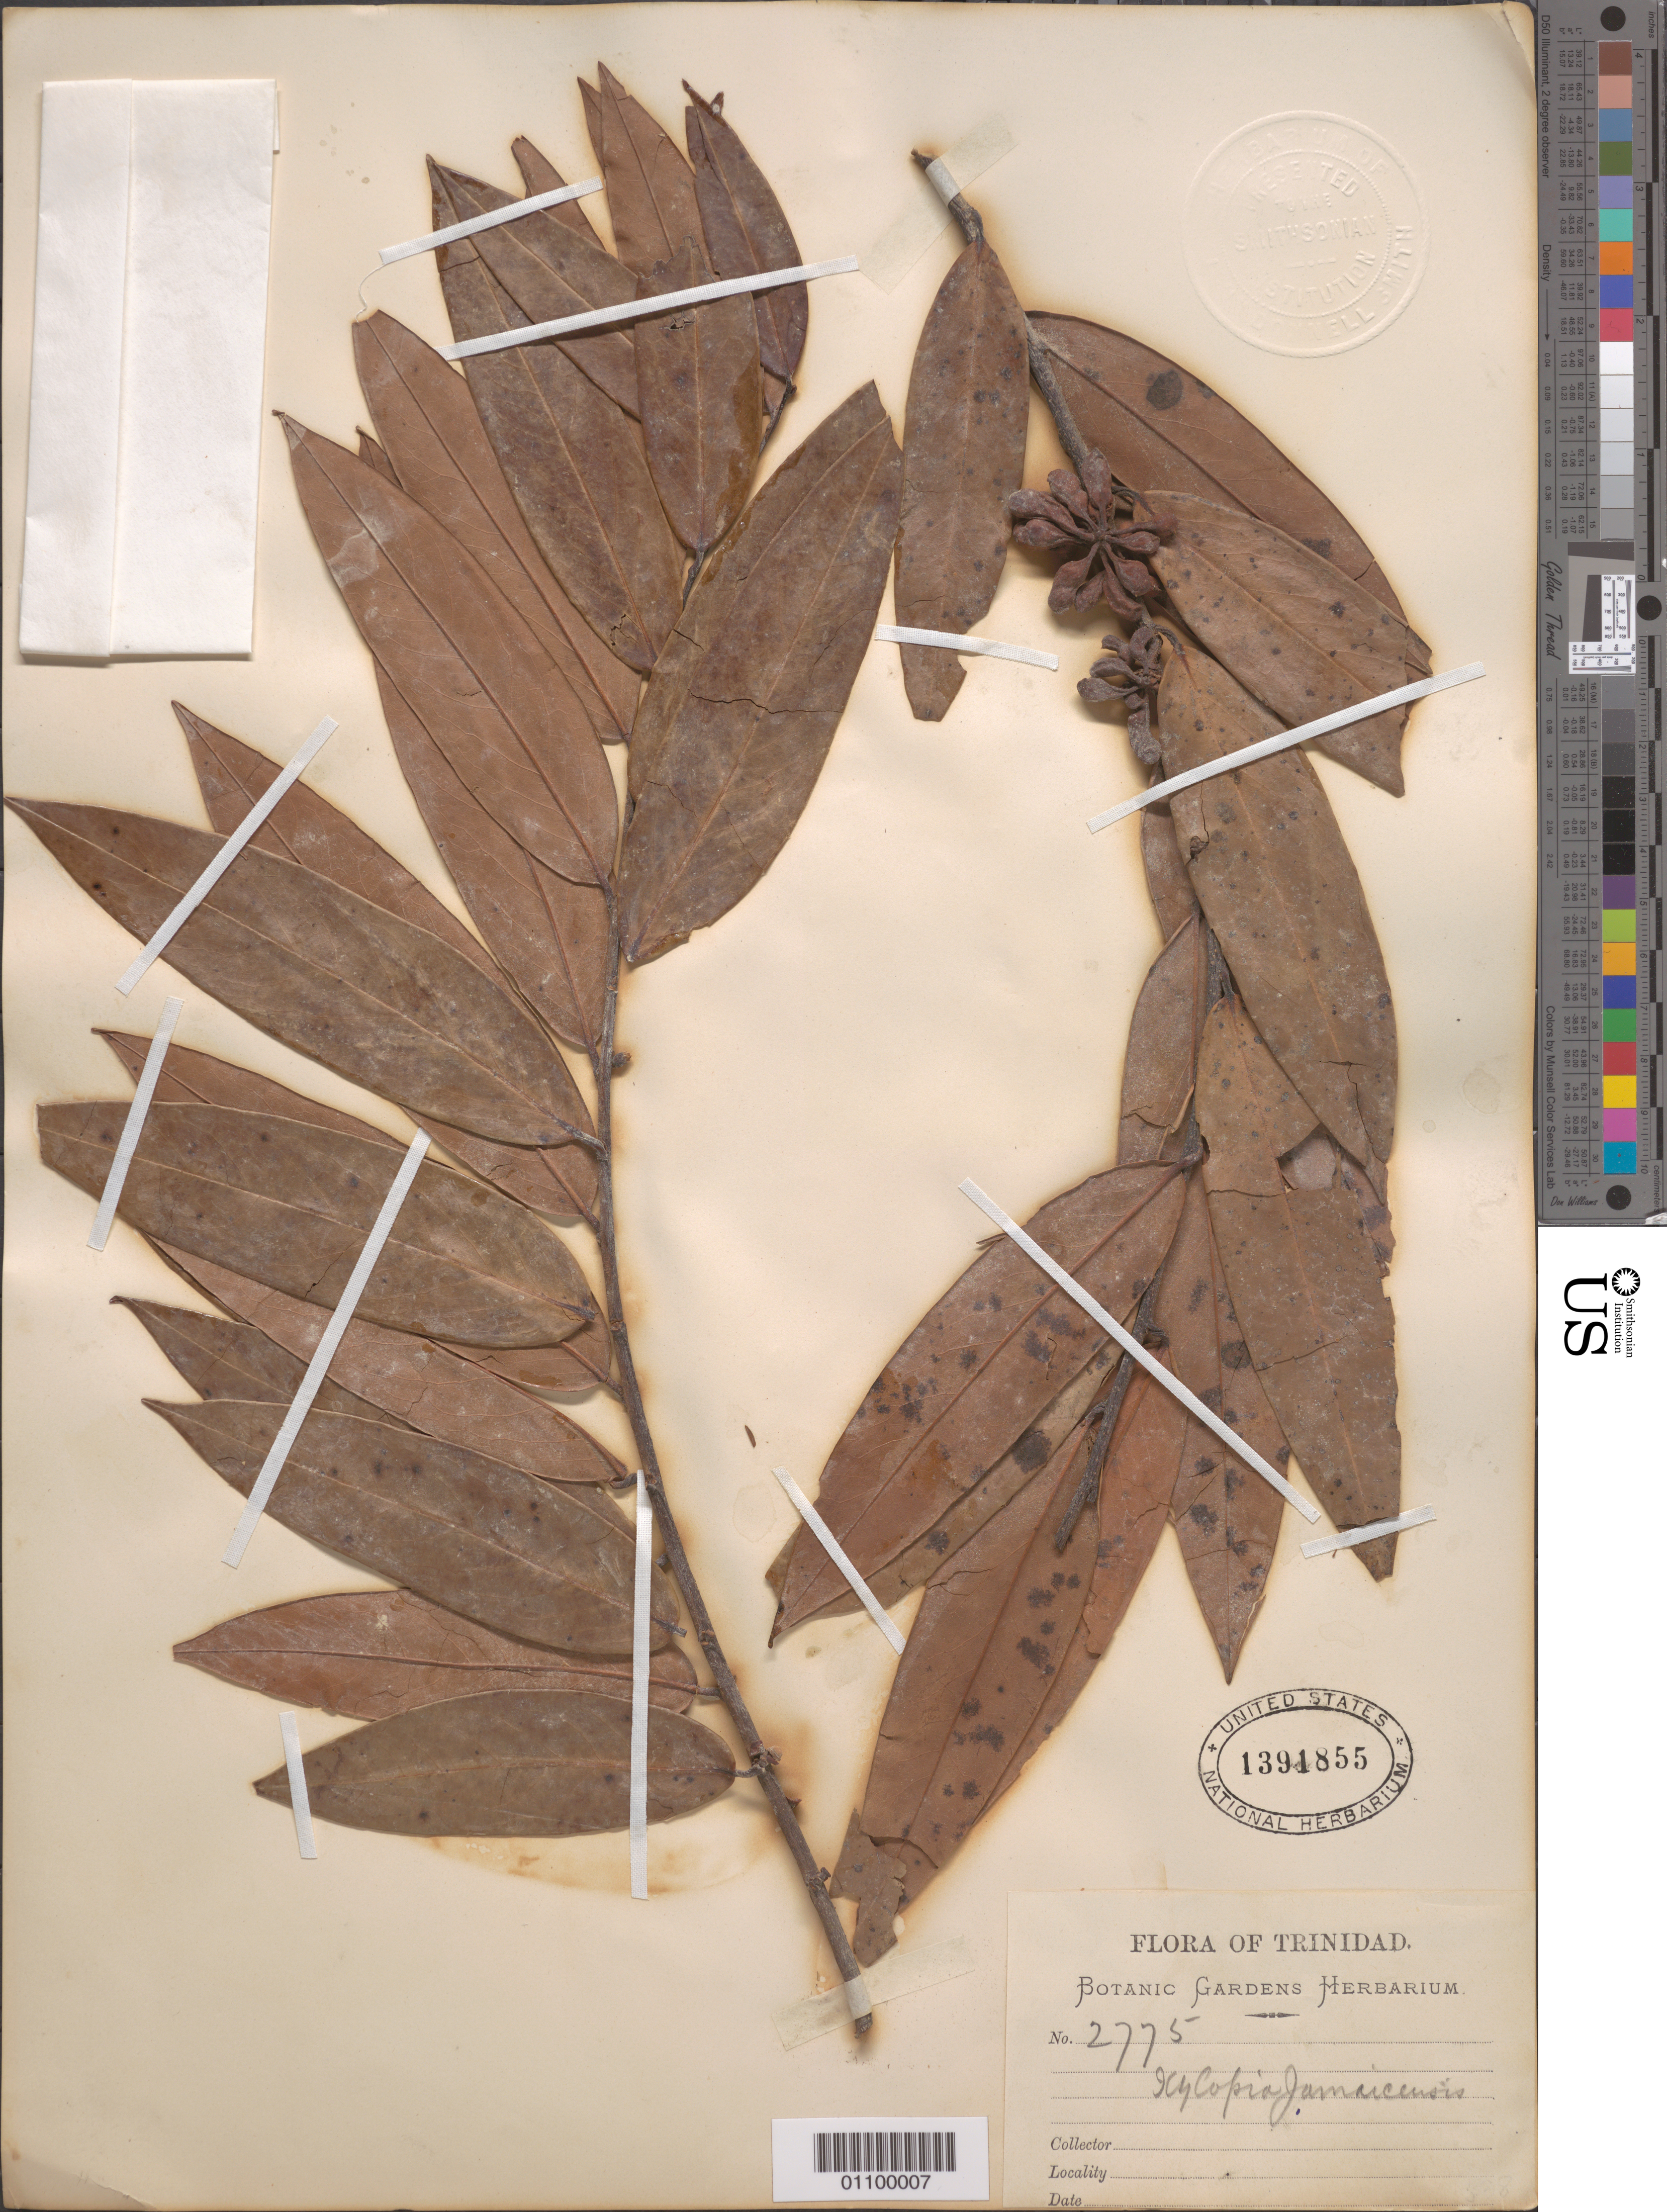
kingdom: Plantae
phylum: Tracheophyta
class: Magnoliopsida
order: Magnoliales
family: Annonaceae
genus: Xylopia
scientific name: Xylopia aromatica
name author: (Lam.) Mart.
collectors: Botanic Gardens Herbarium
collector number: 2775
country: Trinidad and Tobago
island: Trinidad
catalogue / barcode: US 1391855